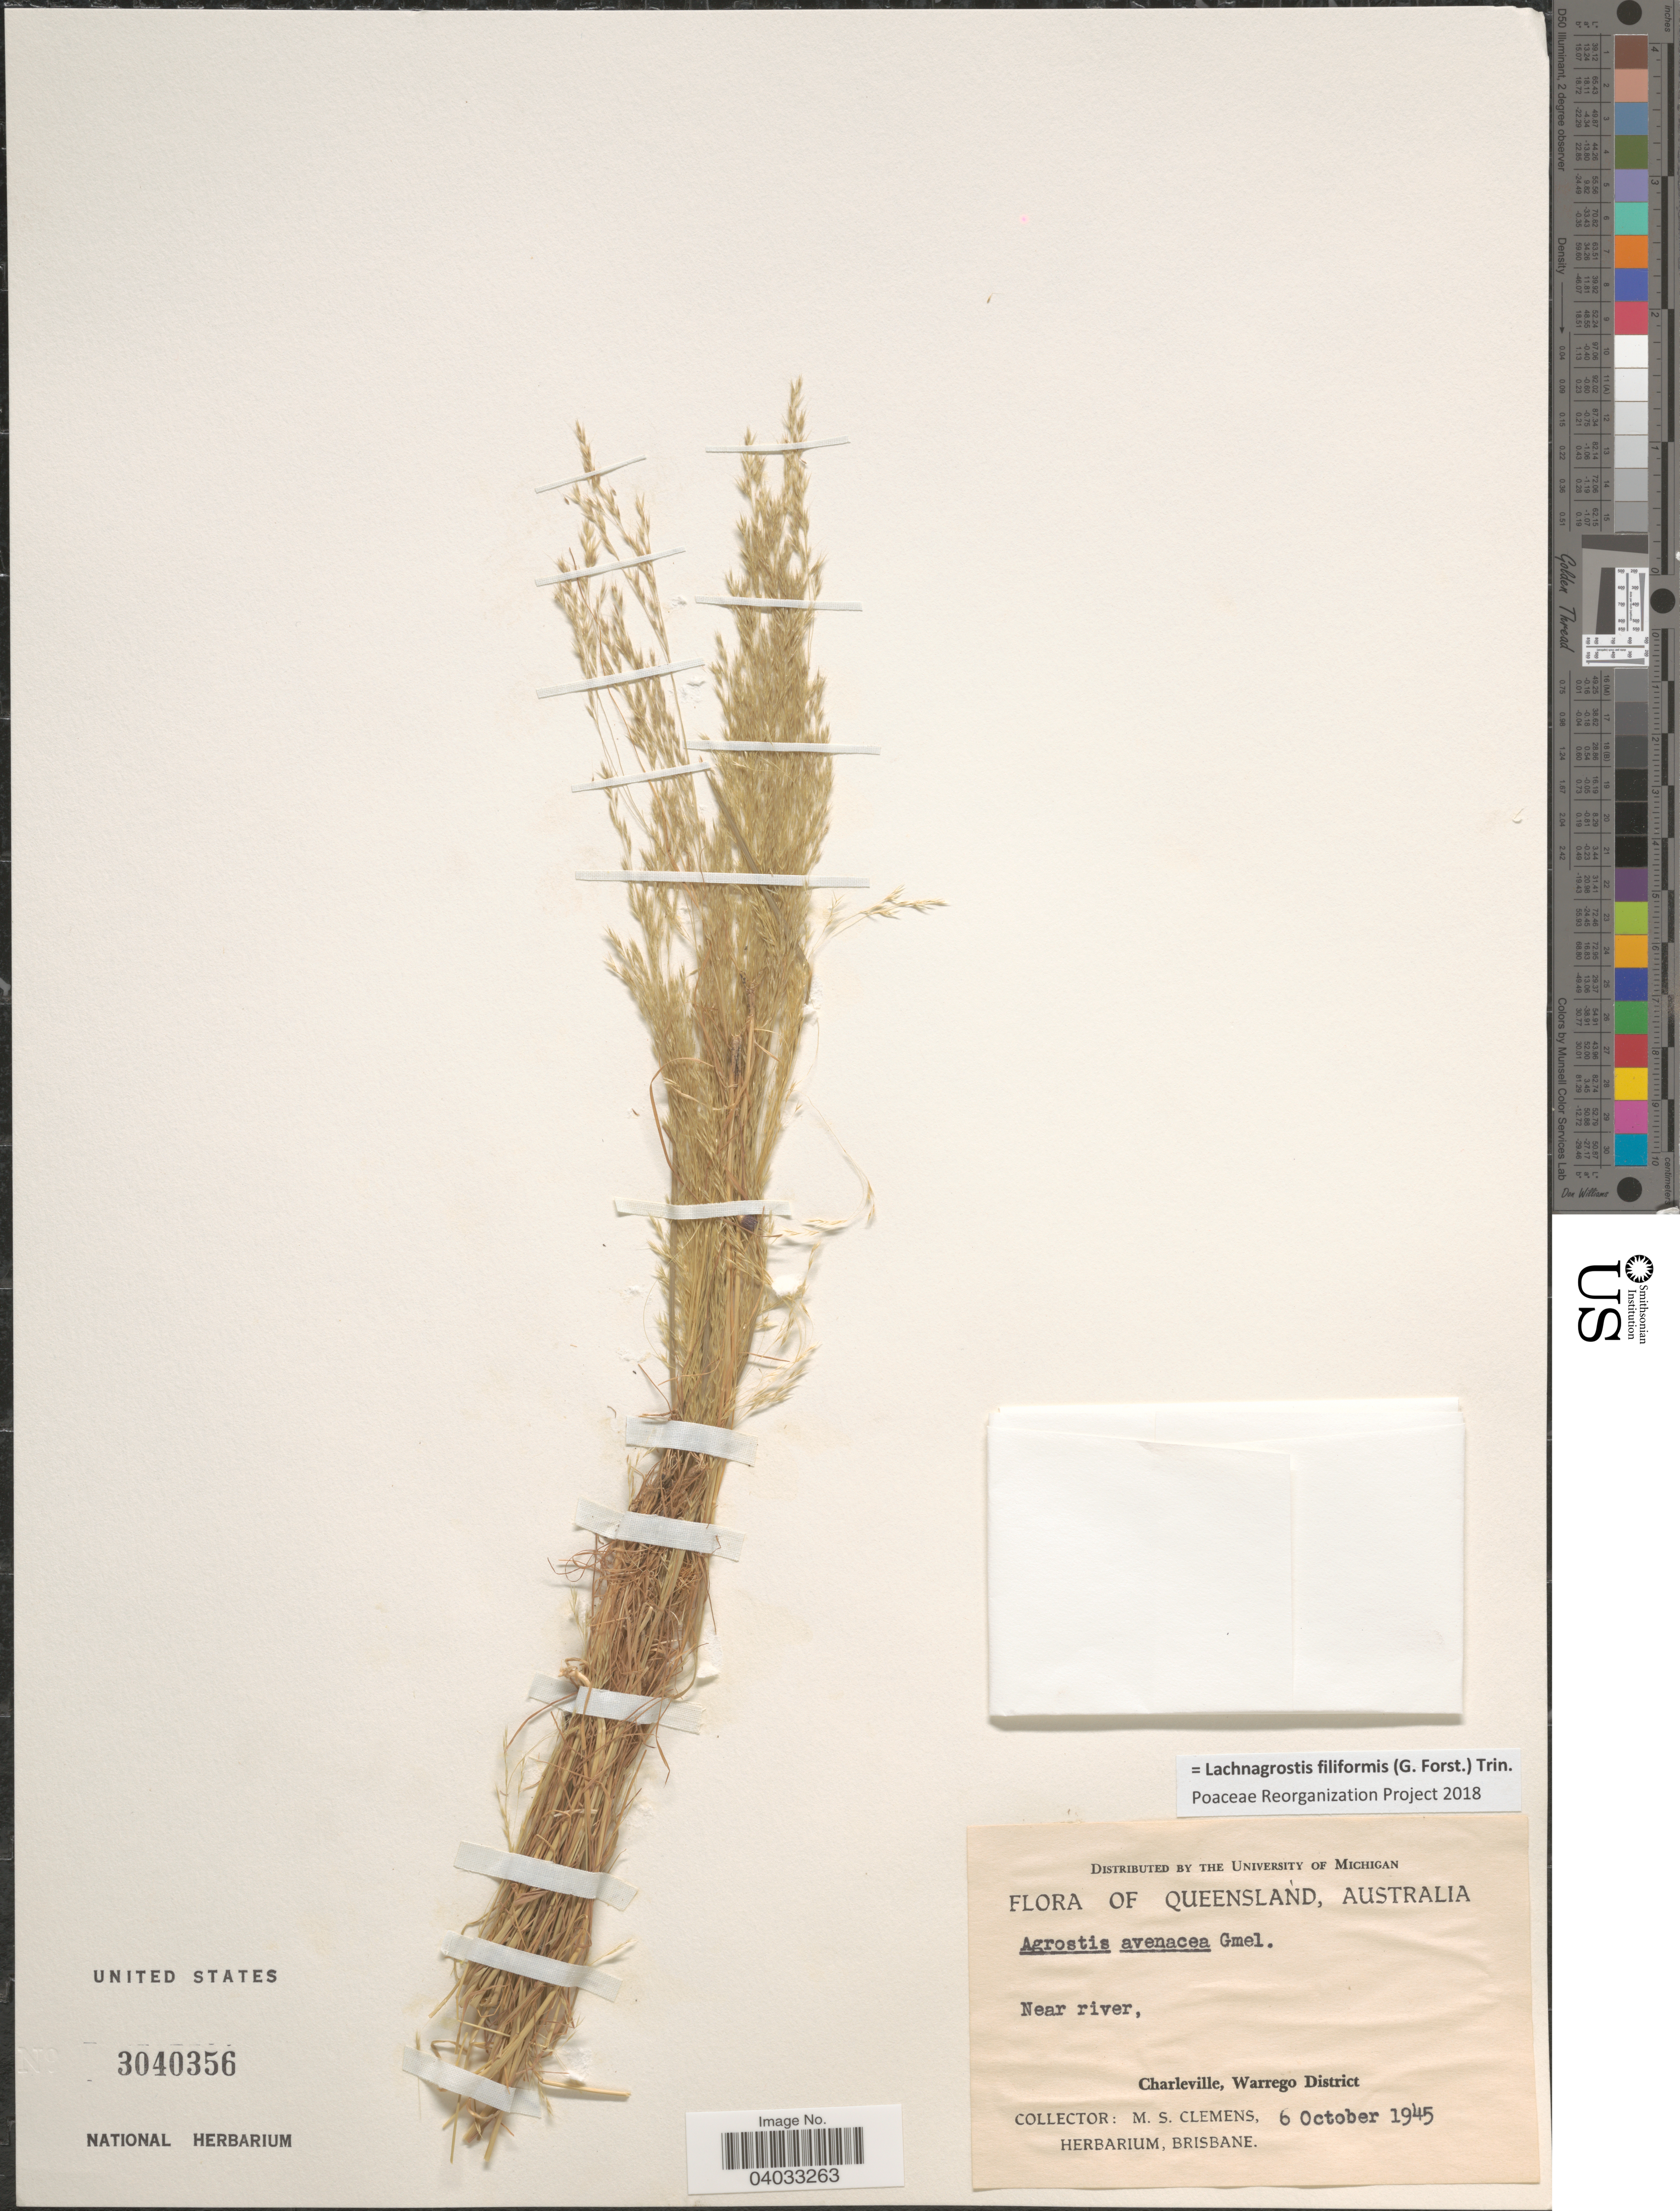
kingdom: Plantae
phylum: Tracheophyta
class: Liliopsida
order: Poales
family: Poaceae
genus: Lachnagrostis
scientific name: Lachnagrostis filiformis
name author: (J.R. Forst.) Trin.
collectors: M. S. Clemens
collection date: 1945-10-06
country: Australia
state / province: Queensland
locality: Near river. Charleville, Warrego District.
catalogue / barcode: US 3040356